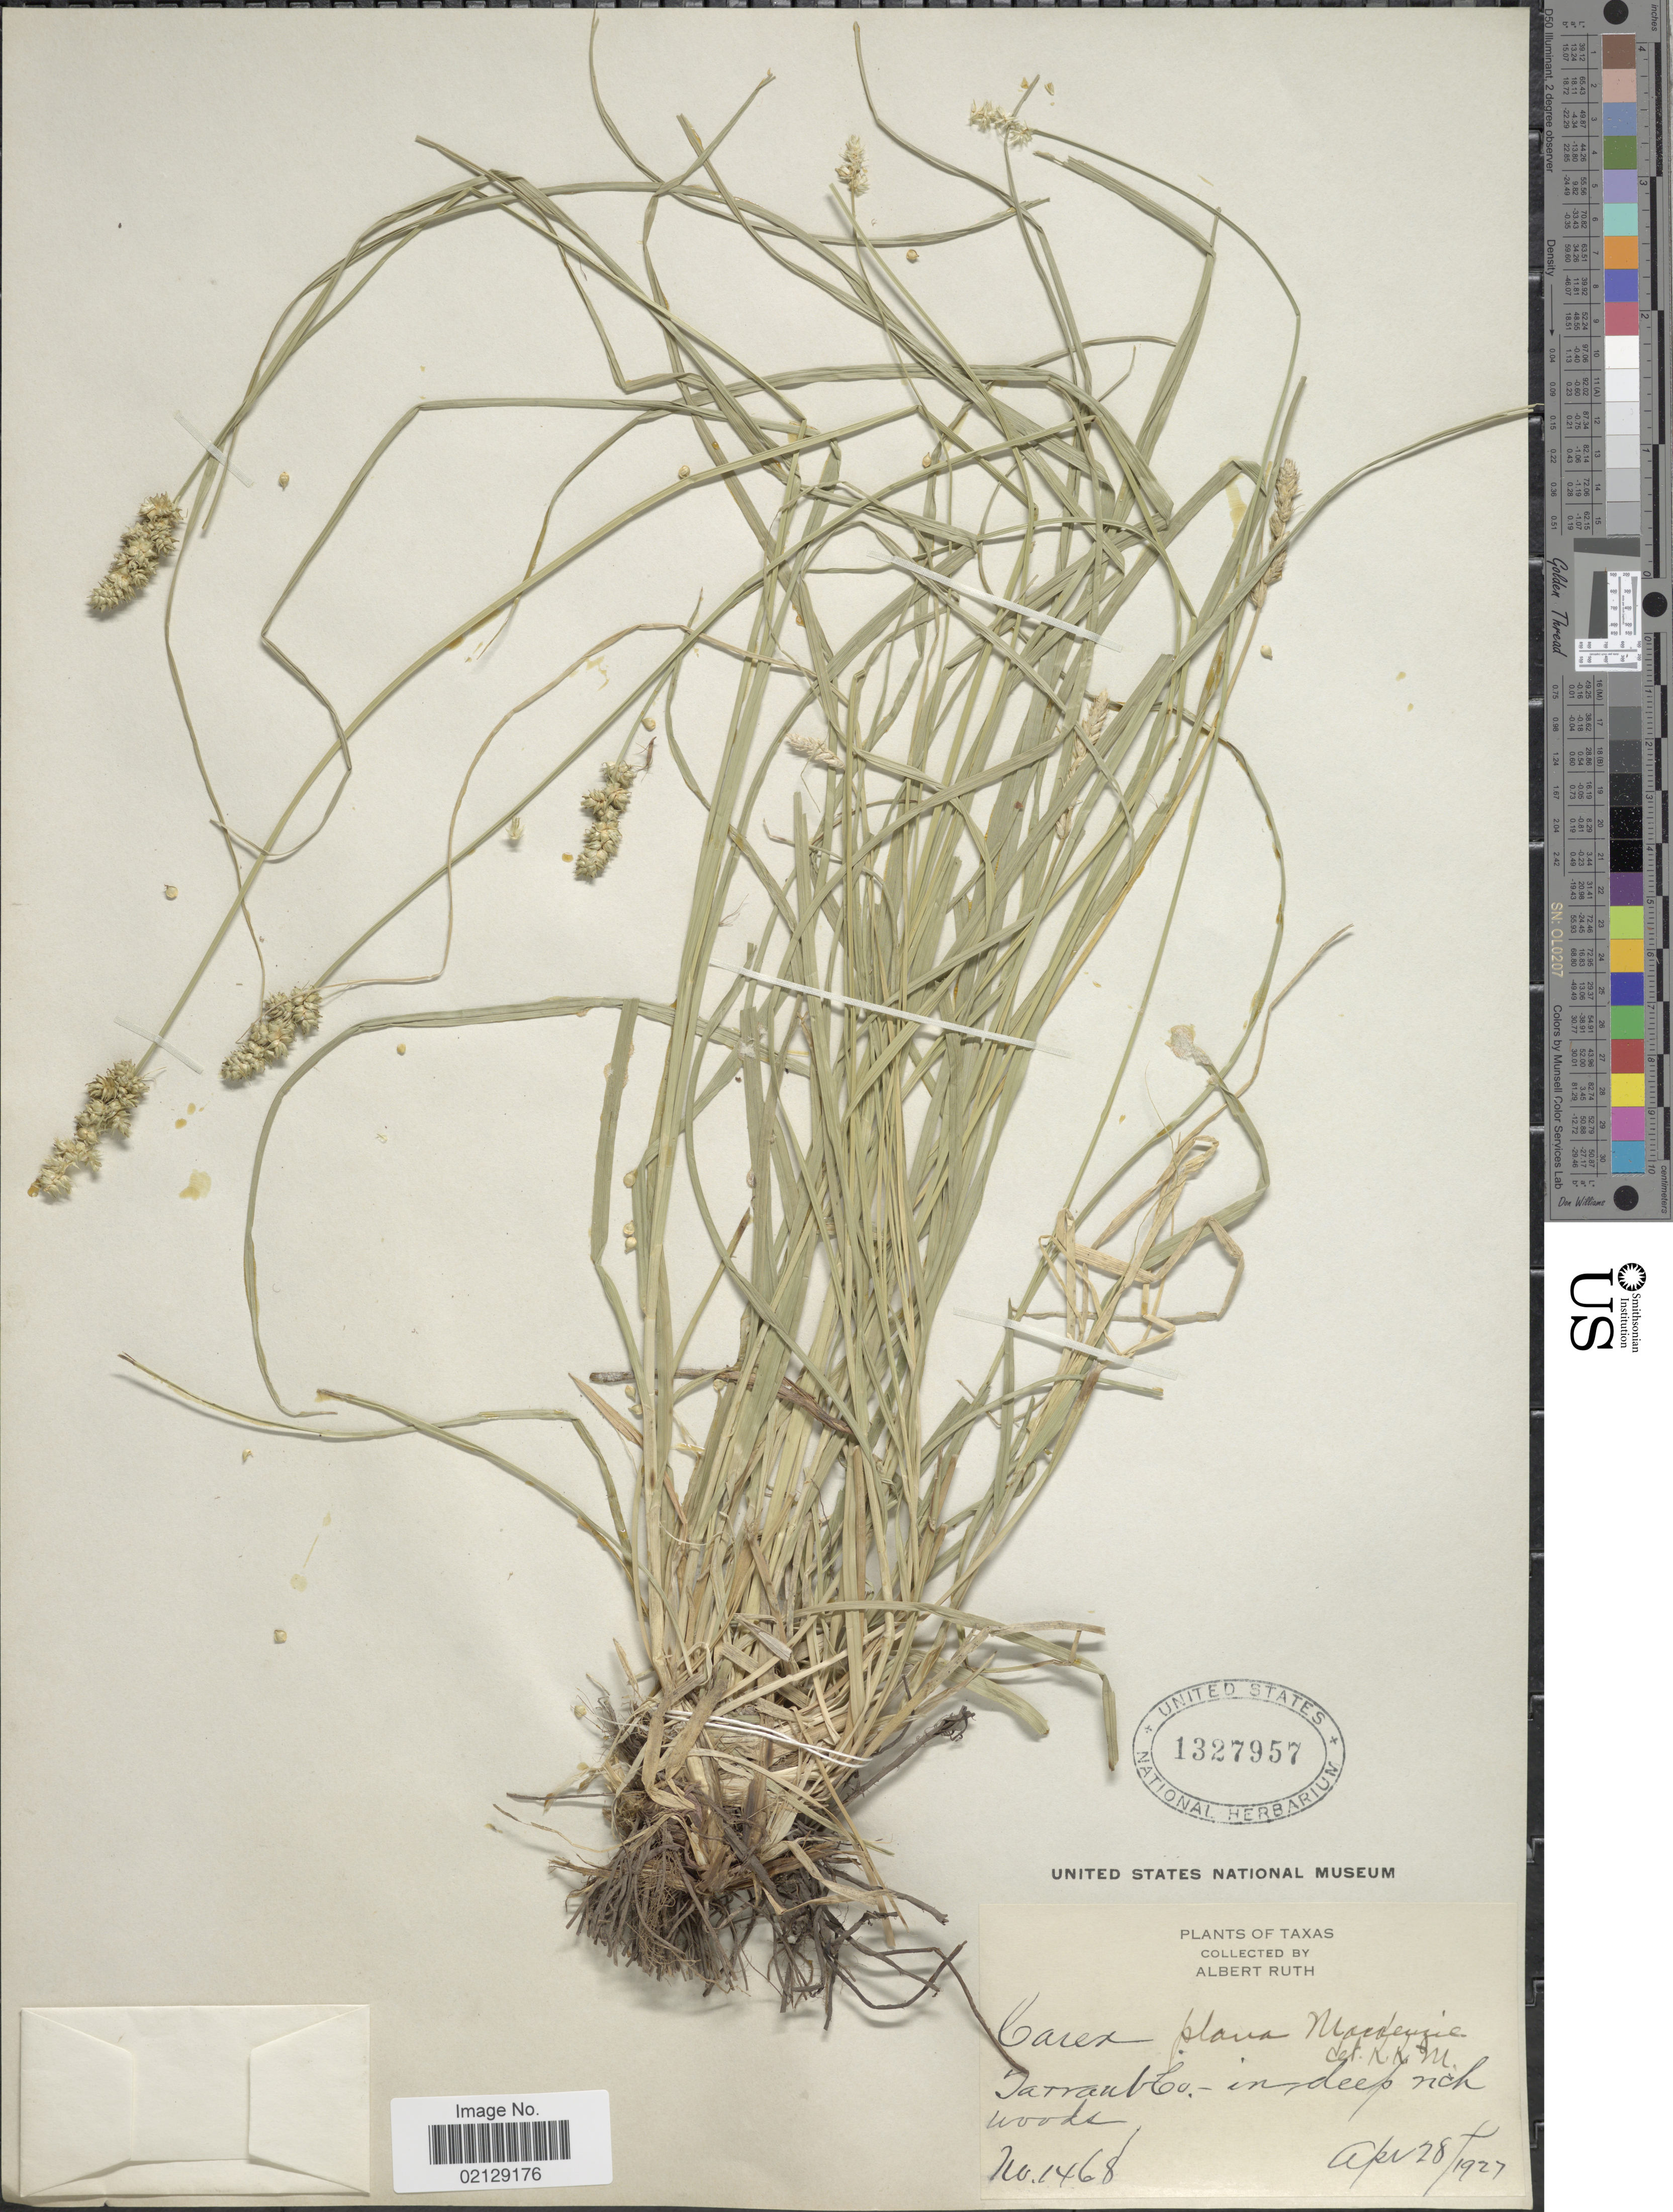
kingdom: Plantae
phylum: Tracheophyta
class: Liliopsida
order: Poales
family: Cyperaceae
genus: Carex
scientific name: Carex muehlenbergii var. enervis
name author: Boott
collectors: A. Ruth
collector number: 1468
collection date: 1927-04-28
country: United States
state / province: Texas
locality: Tarrant Co., in deep rich woods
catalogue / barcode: US 1327957